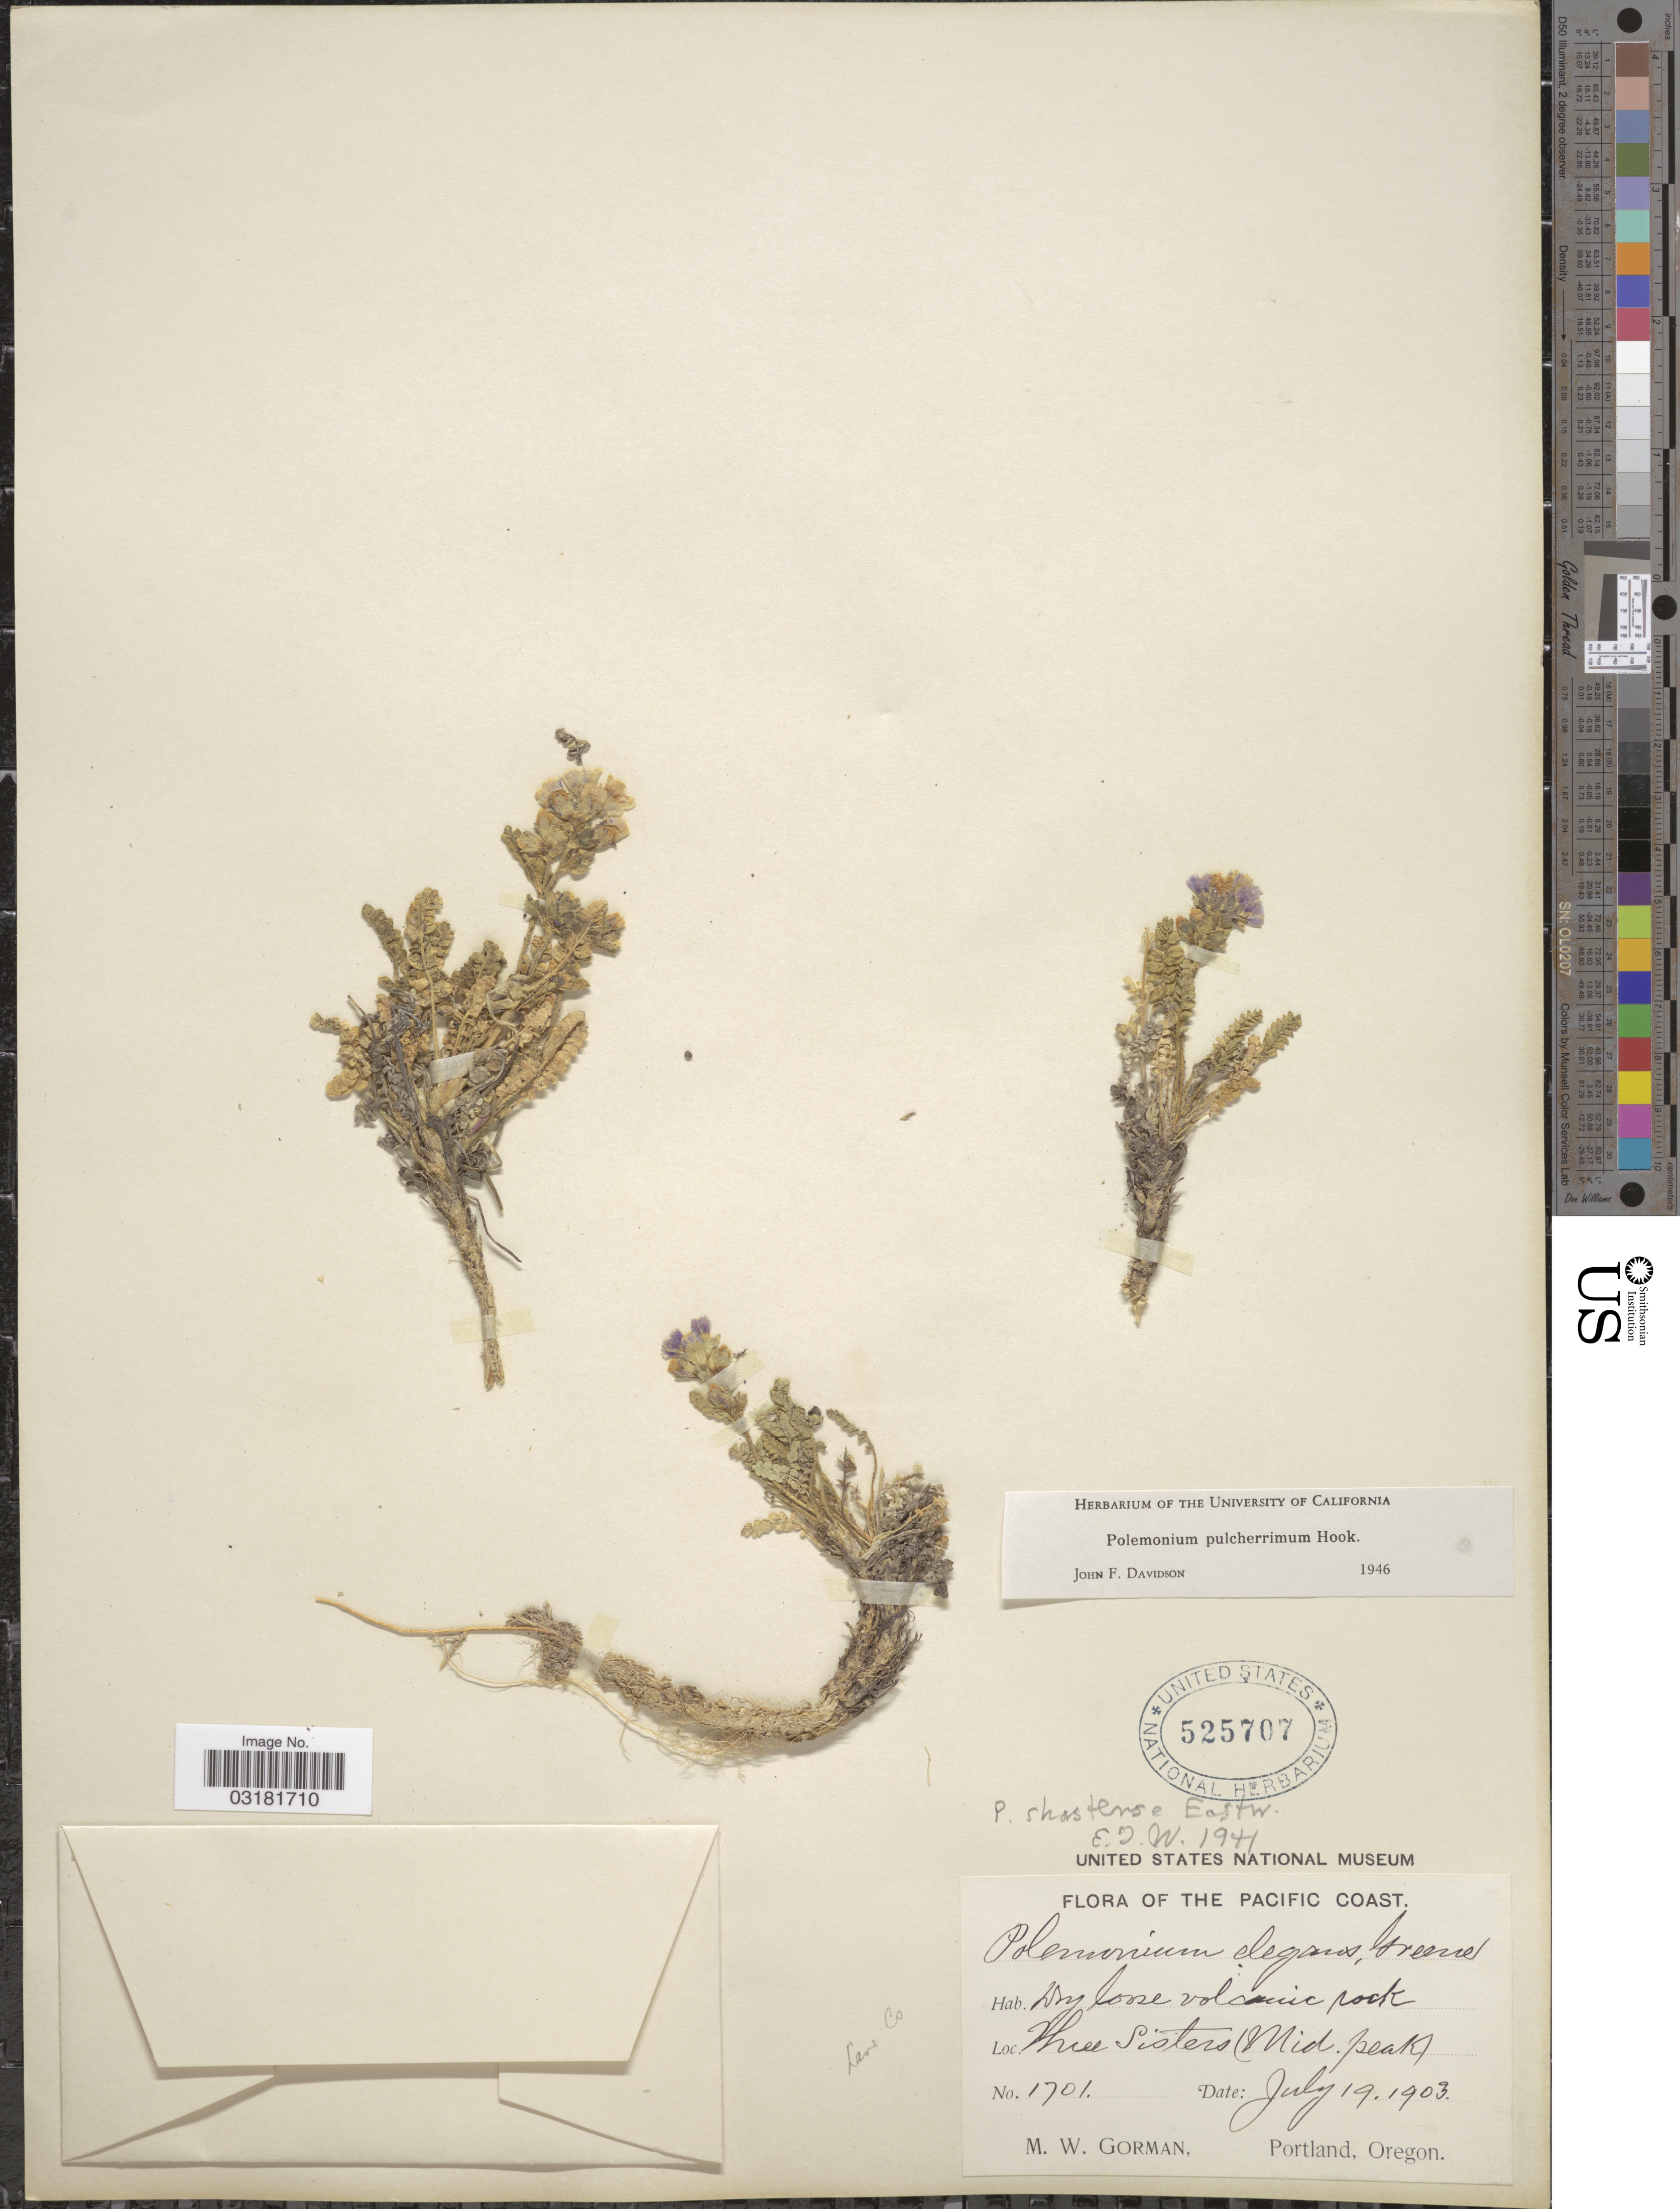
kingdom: Plantae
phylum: Tracheophyta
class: Magnoliopsida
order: Ericales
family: Polemoniaceae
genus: Polemonium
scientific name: Polemonium pulcherrimum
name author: Hook.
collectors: M. W. Gorman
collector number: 1701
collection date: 1903-07-19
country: United States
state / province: Oregon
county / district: Lane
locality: The Pacific Coast. Three Sisters (Mid. Peak). Lane Co.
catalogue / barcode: US 525707